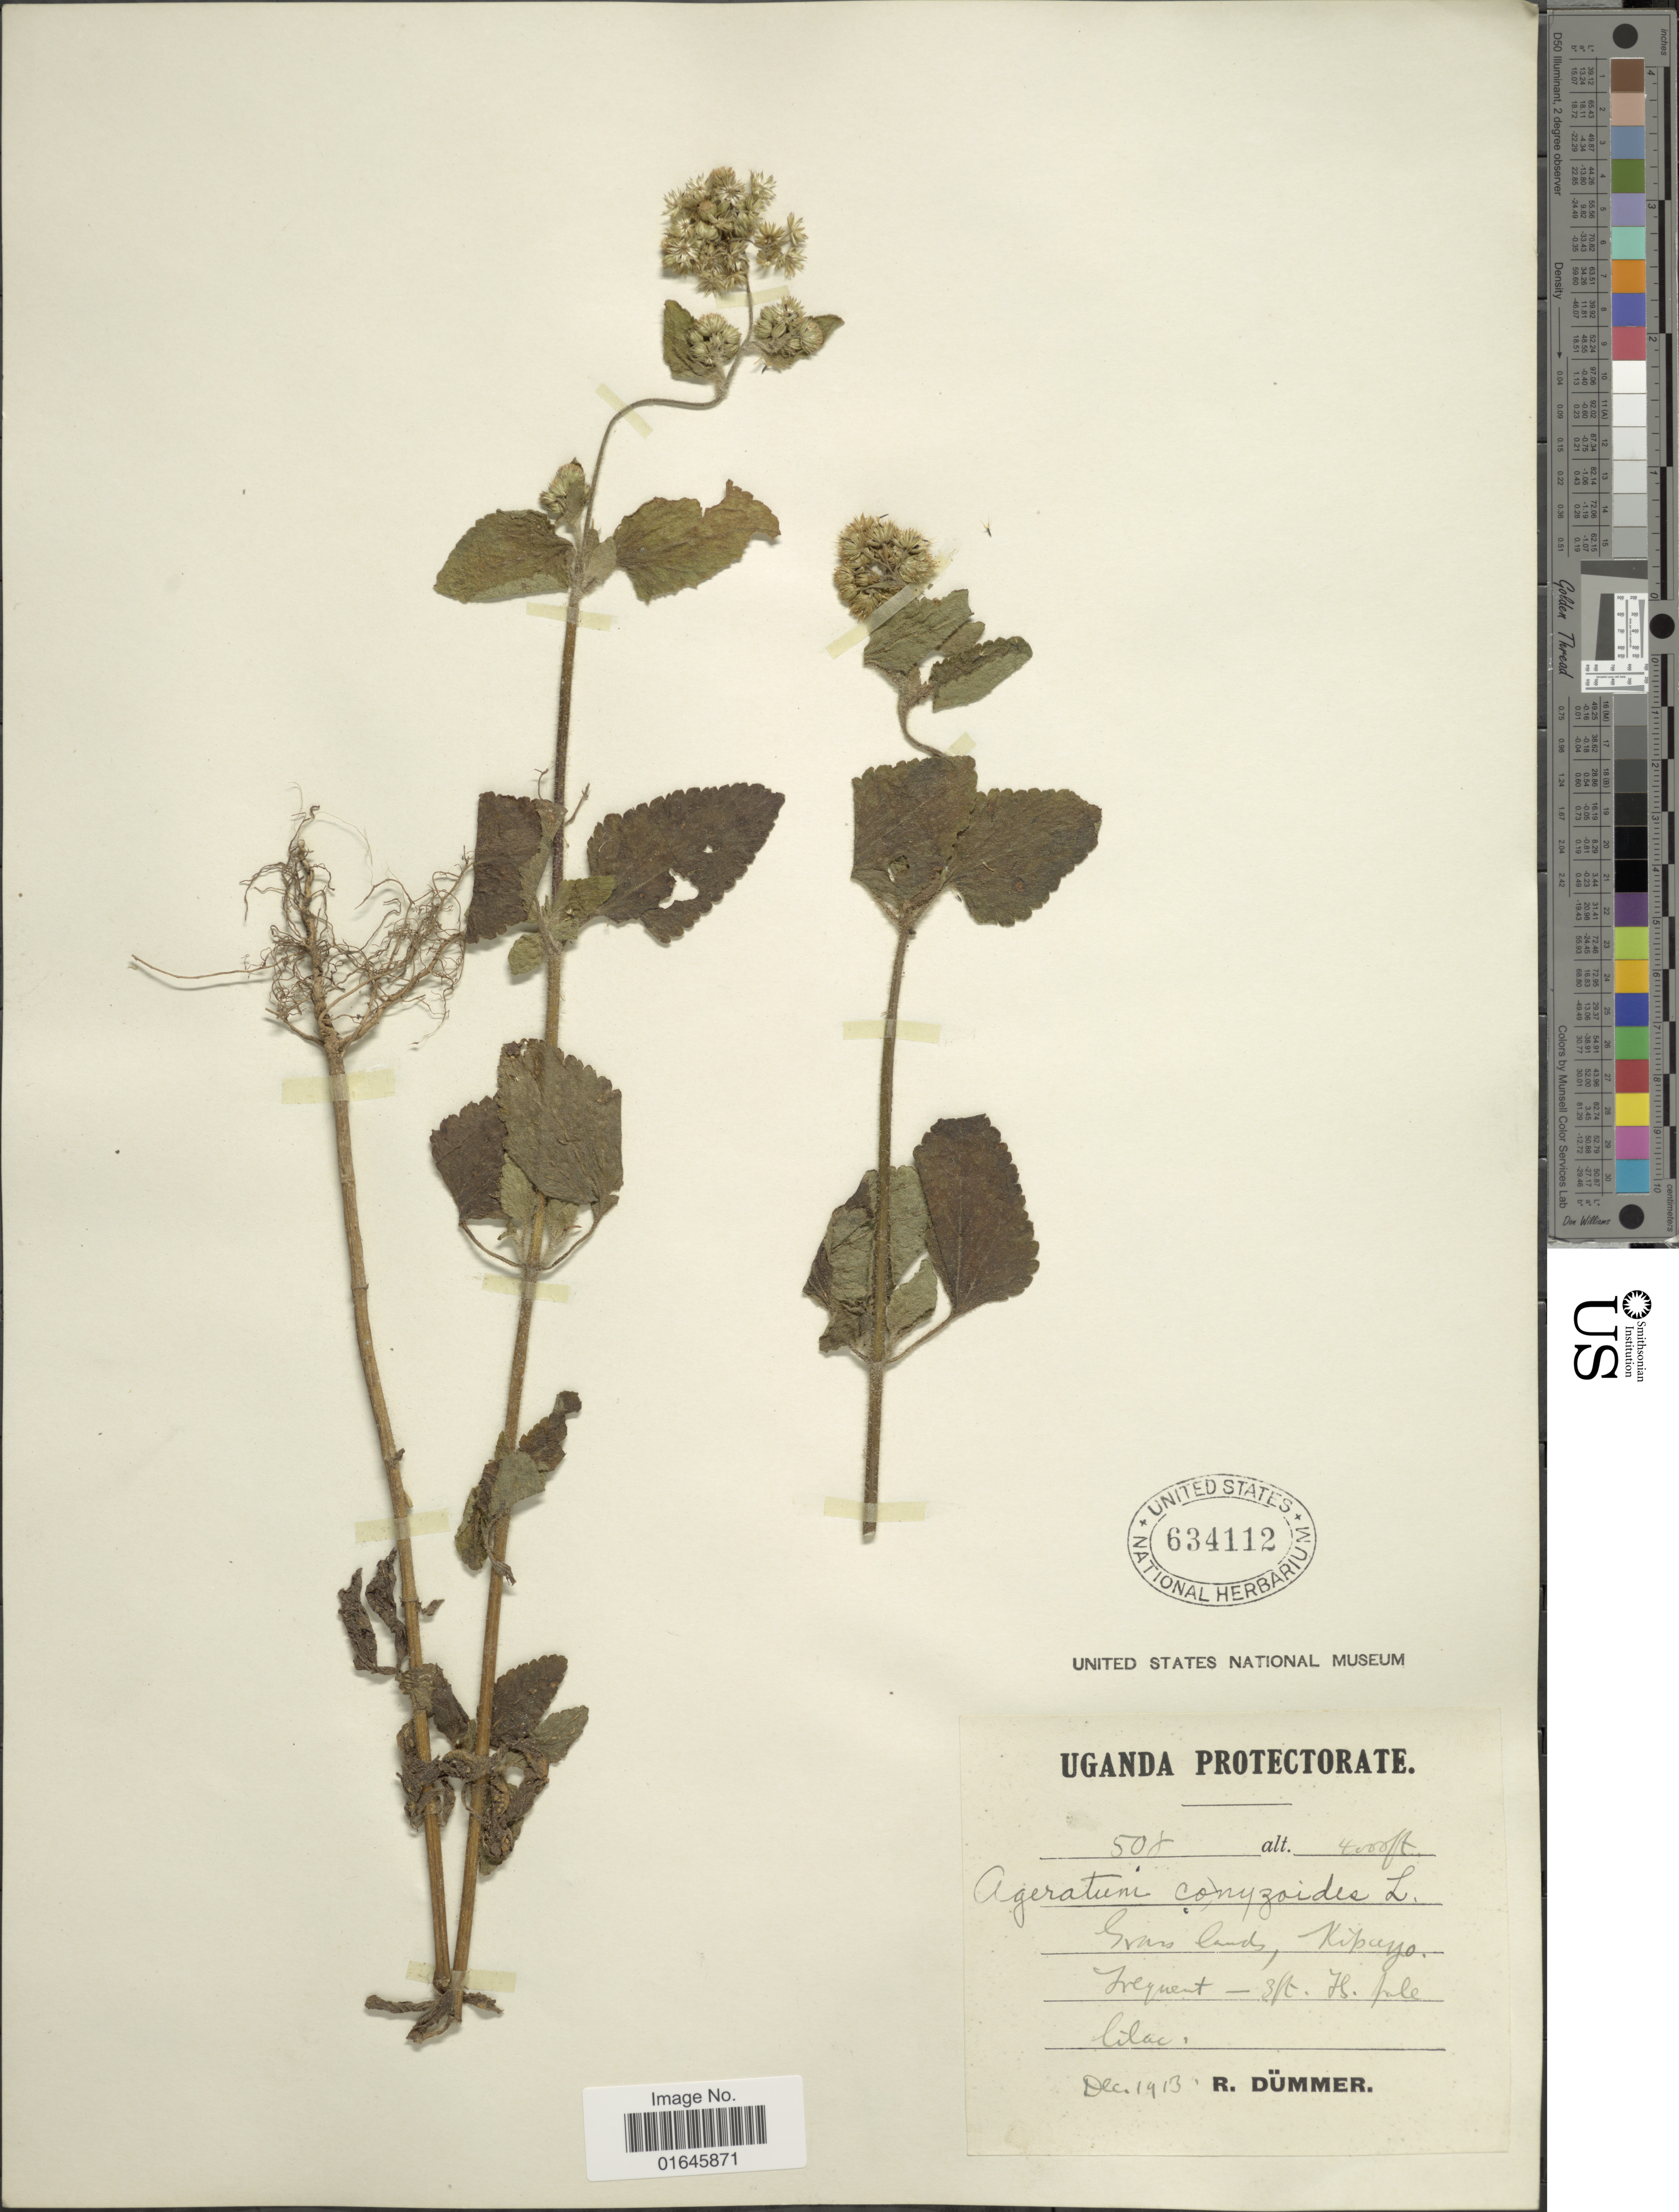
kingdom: Plantae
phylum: Tracheophyta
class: Magnoliopsida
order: Asterales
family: Asteraceae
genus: Ageratum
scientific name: Ageratum conyzoides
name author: L.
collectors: R. Dümmer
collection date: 1913-12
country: Uganda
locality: Protectorate, Grans land, Kibayo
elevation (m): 1219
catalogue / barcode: US 634112